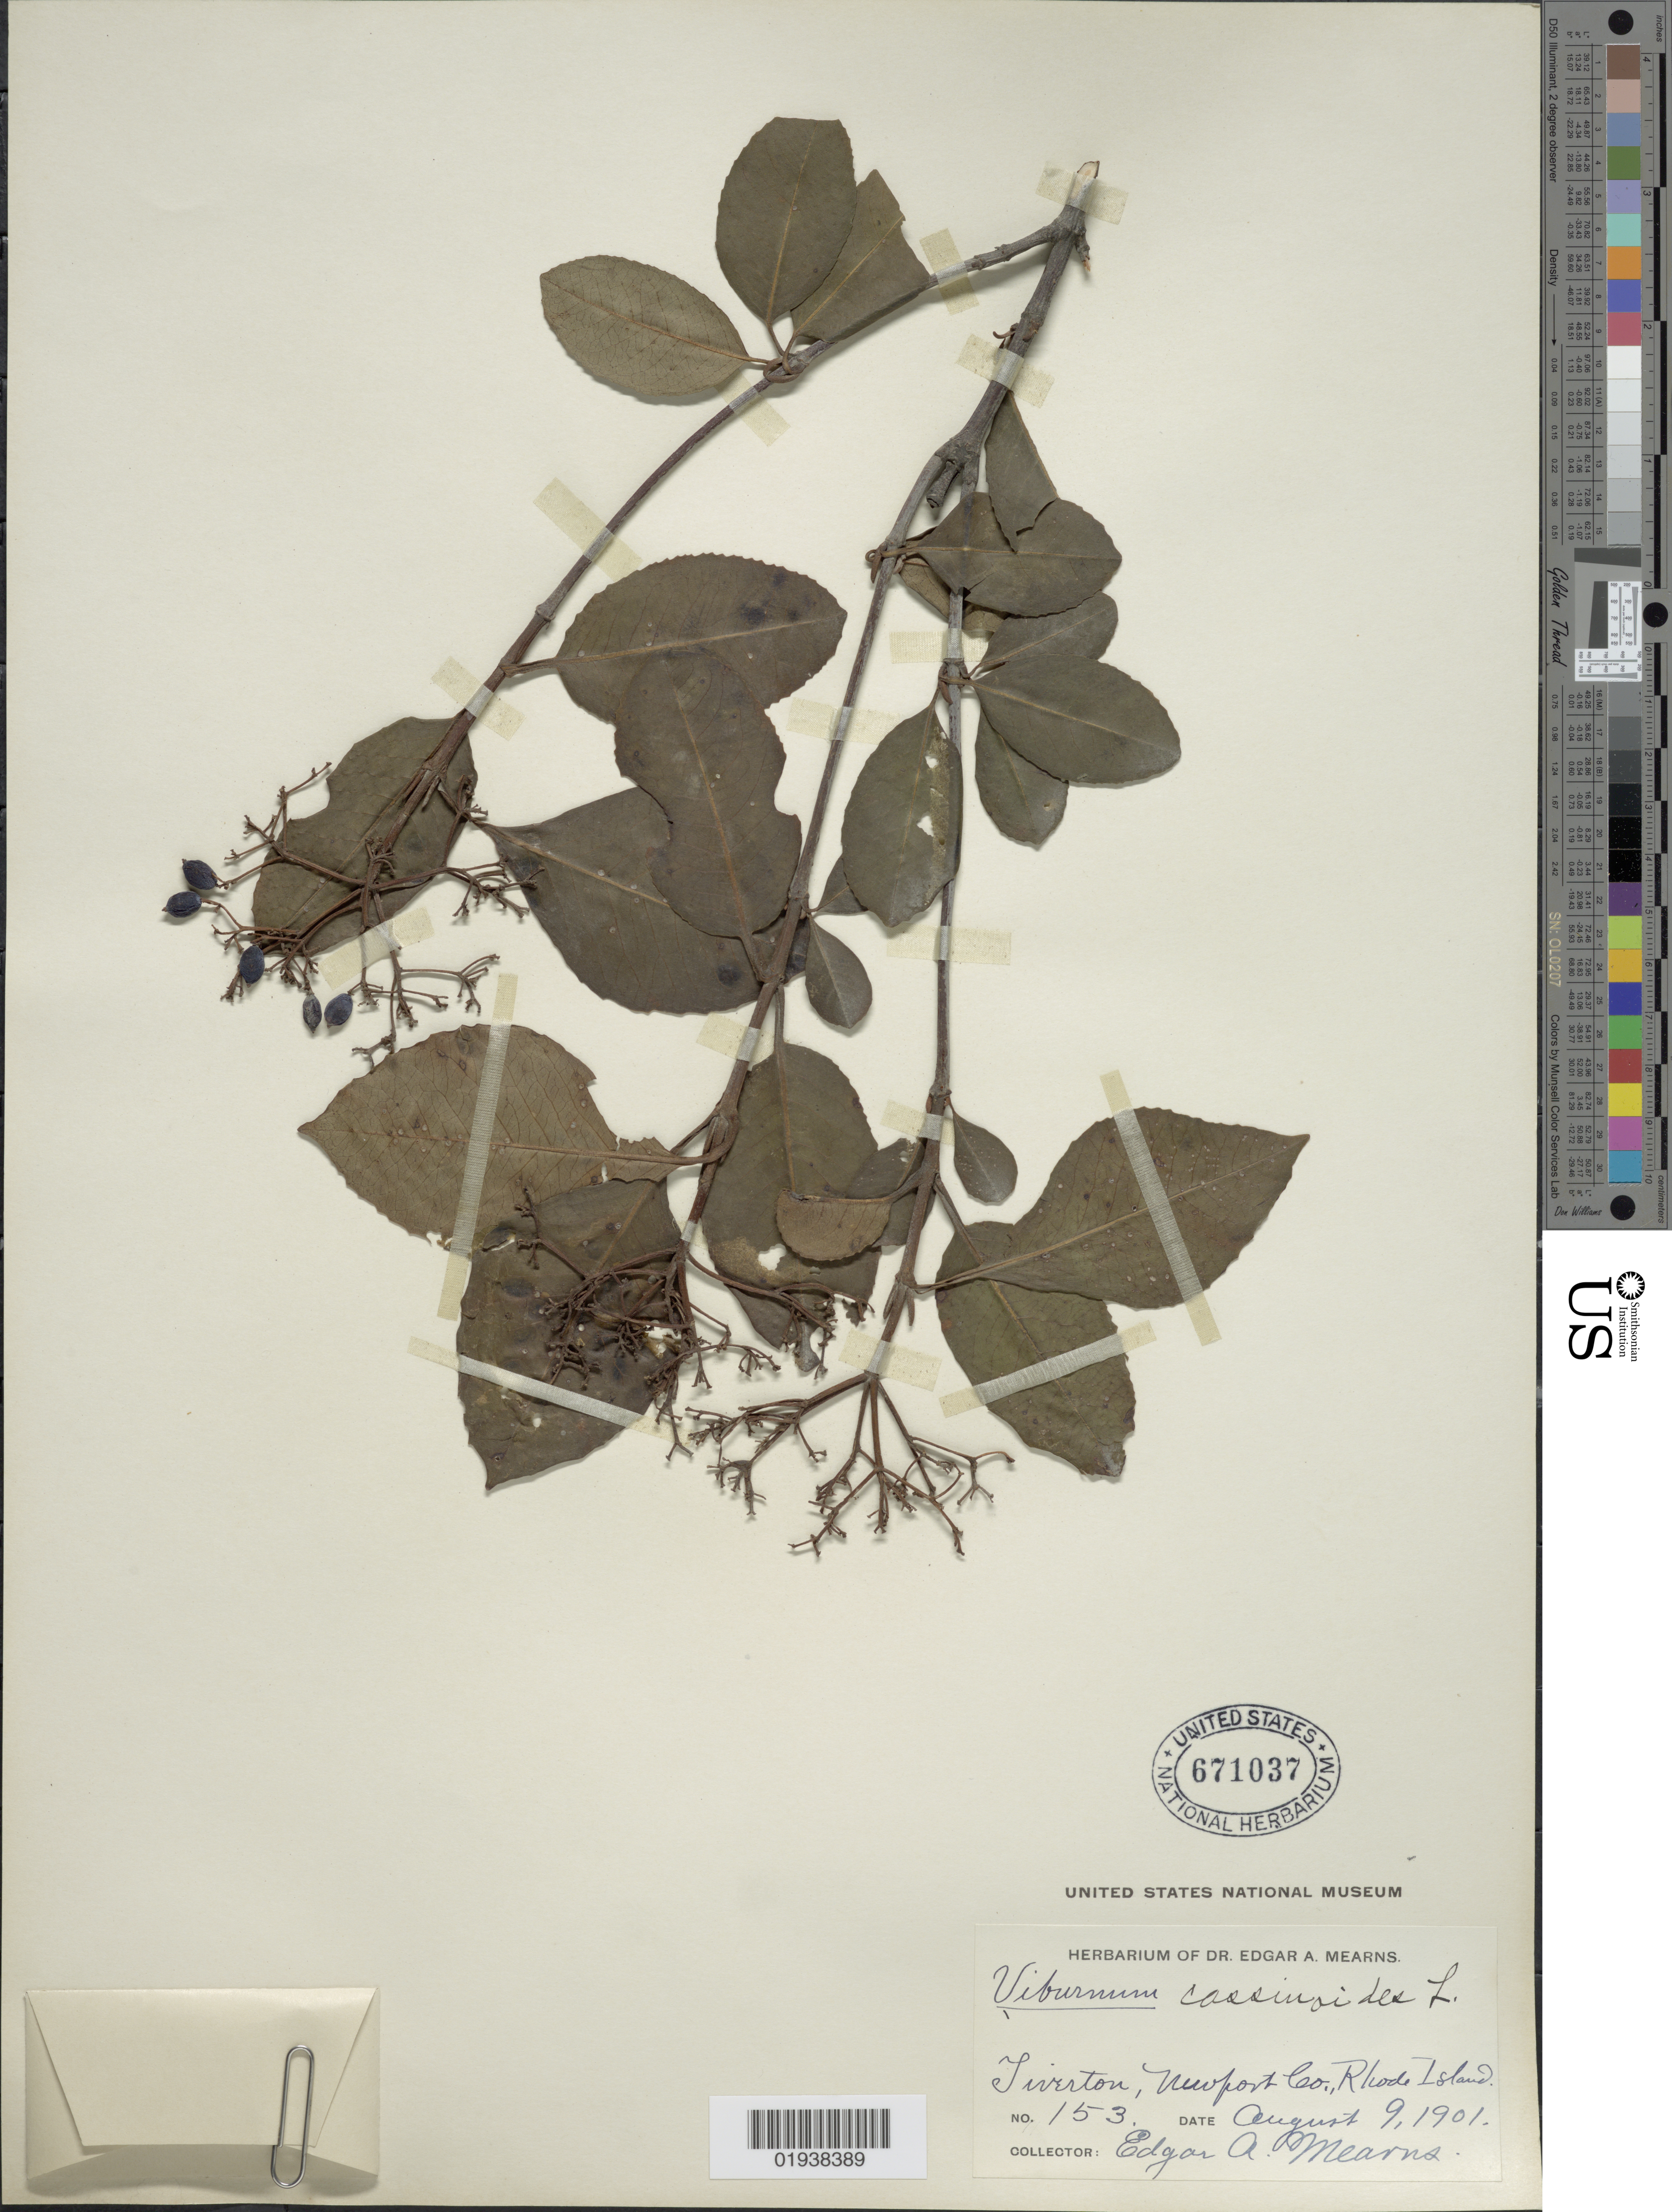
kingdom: Plantae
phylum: Tracheophyta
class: Magnoliopsida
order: Dipsacales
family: Viburnaceae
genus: Viburnum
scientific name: Viburnum cassinoides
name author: L.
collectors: E. A. Mearns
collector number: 153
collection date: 1901-08-09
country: United States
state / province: Rhode Island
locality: Tiverton, Newport Co.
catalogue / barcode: US 671037